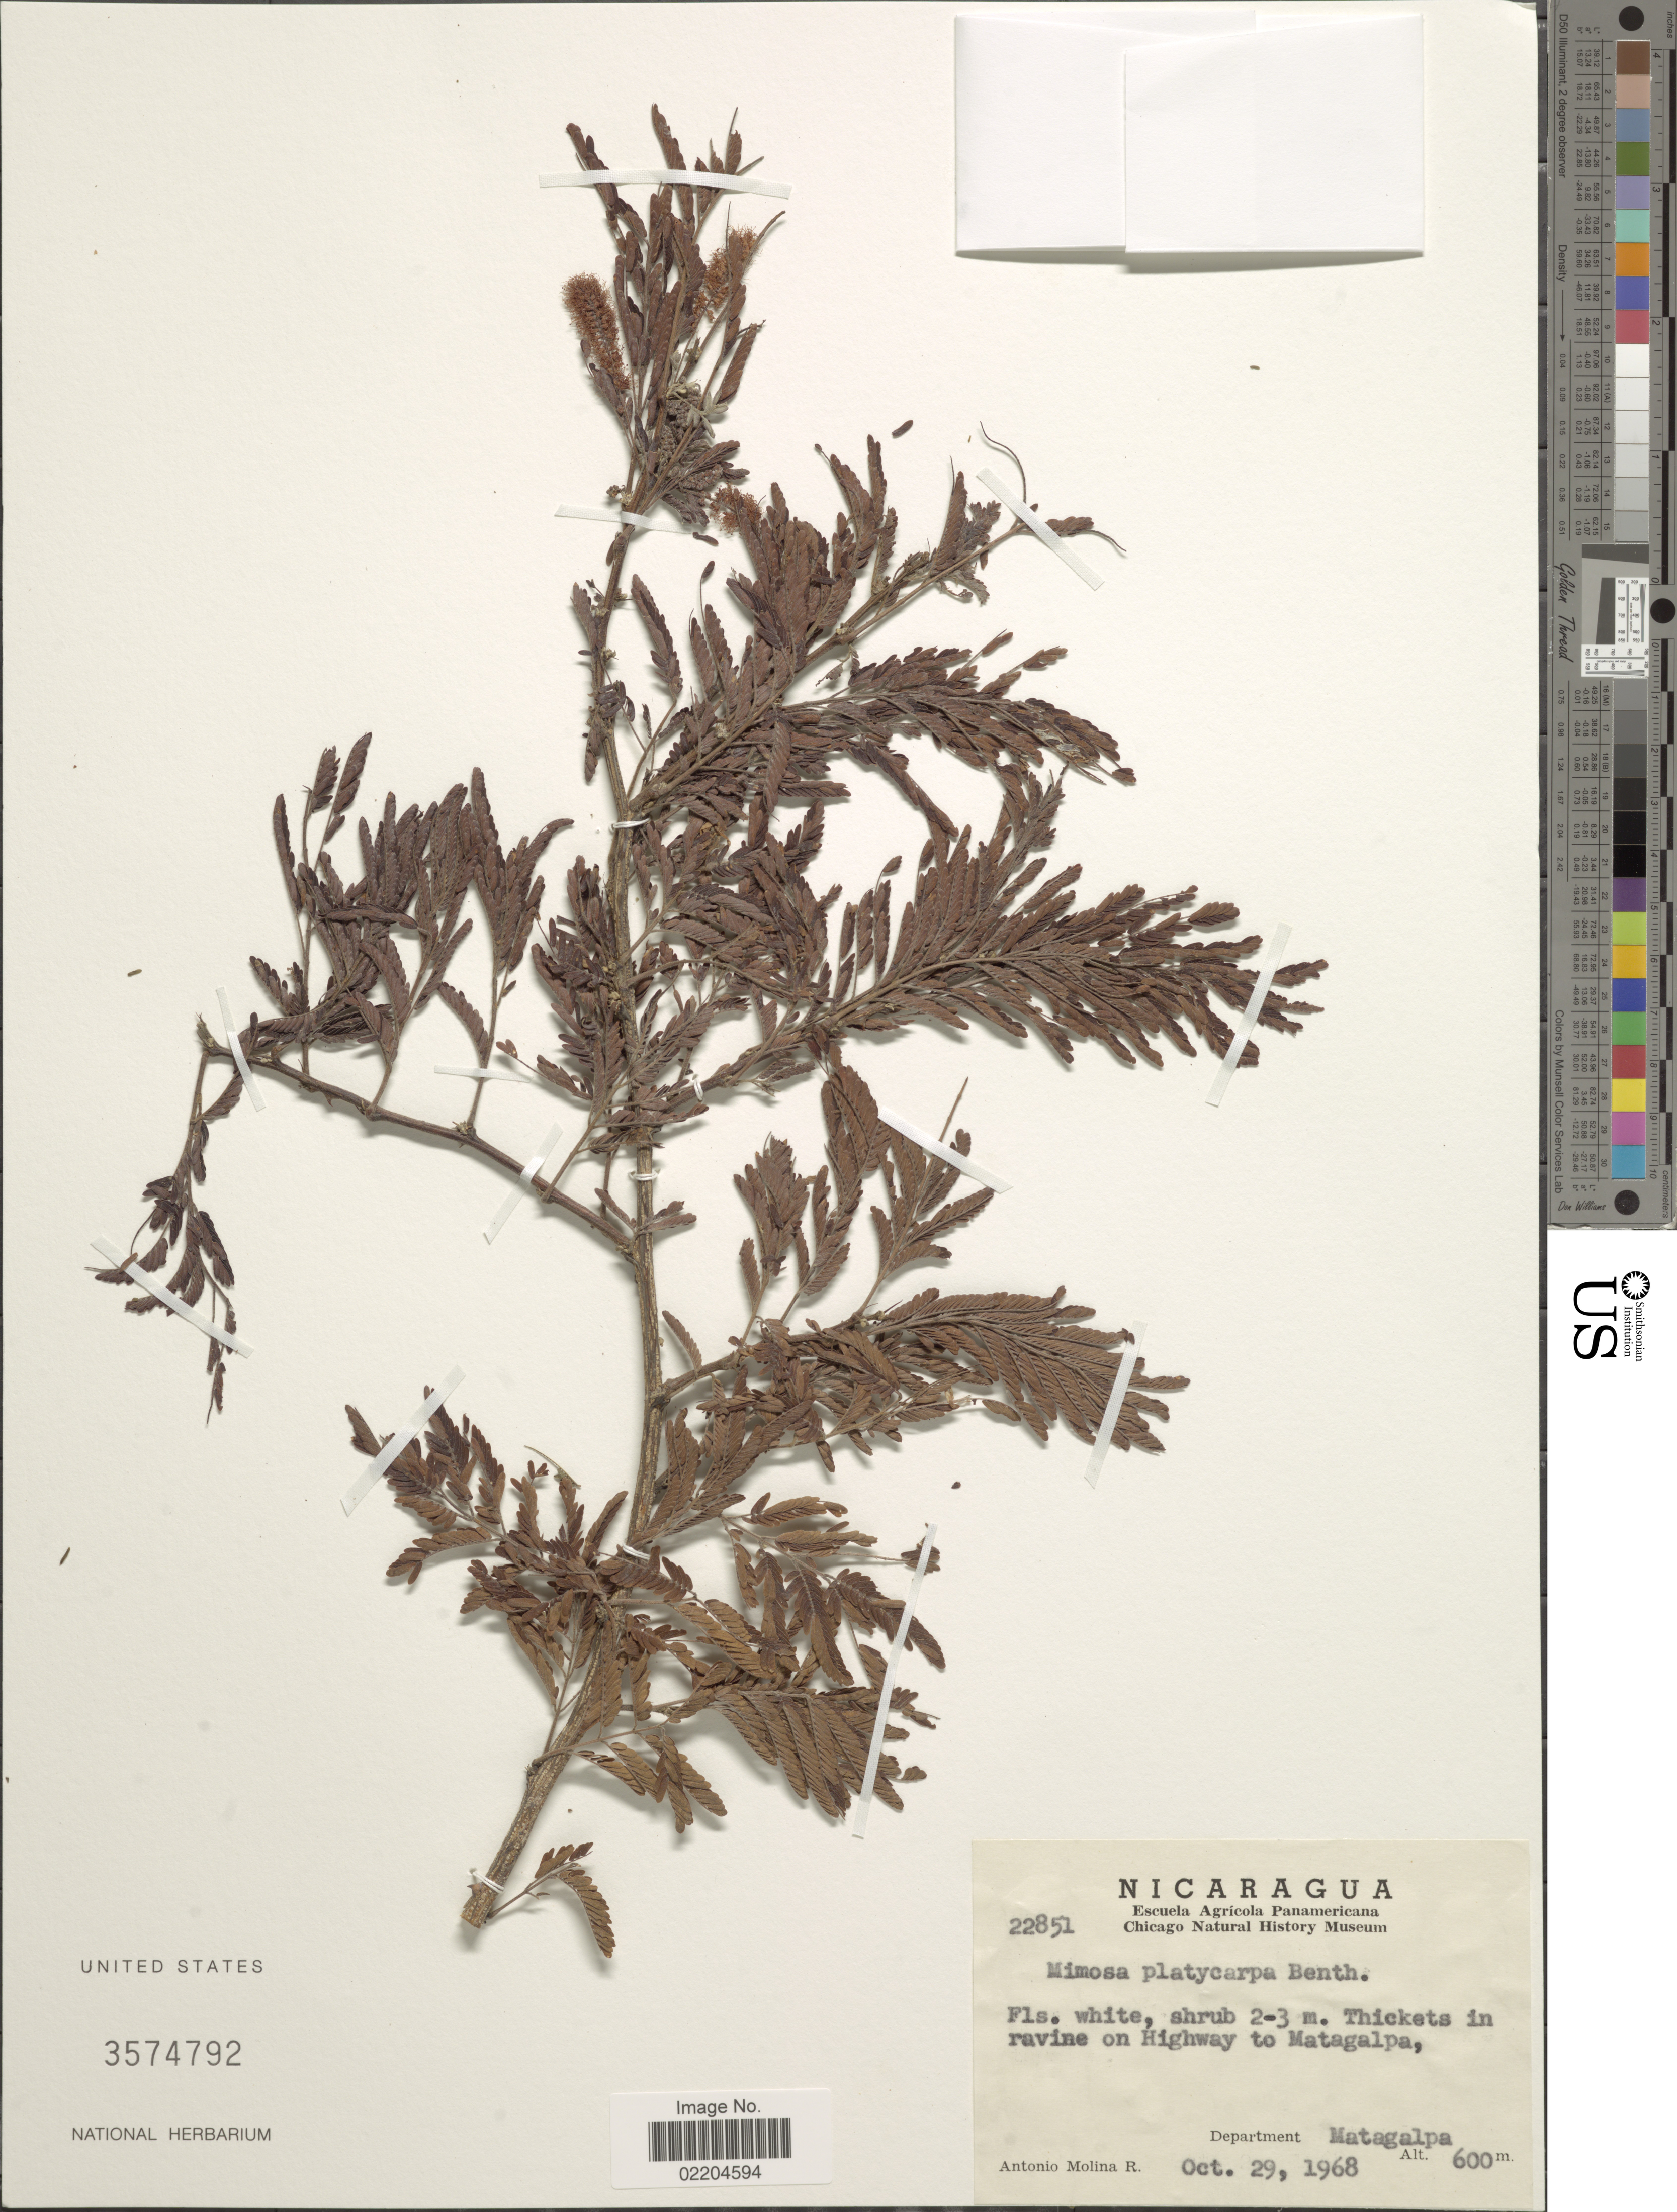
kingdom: Plantae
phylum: Tracheophyta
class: Magnoliopsida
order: Fabales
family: Fabaceae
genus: Mimosa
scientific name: Mimosa platycarpa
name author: Benth.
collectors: A. Molina R.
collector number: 22851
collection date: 1968-10-29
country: Nicaragua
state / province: Matagalpa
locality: Thickets in ravine on highway to Matagalpa. Department Matagalpa.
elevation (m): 600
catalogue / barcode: US 3574792